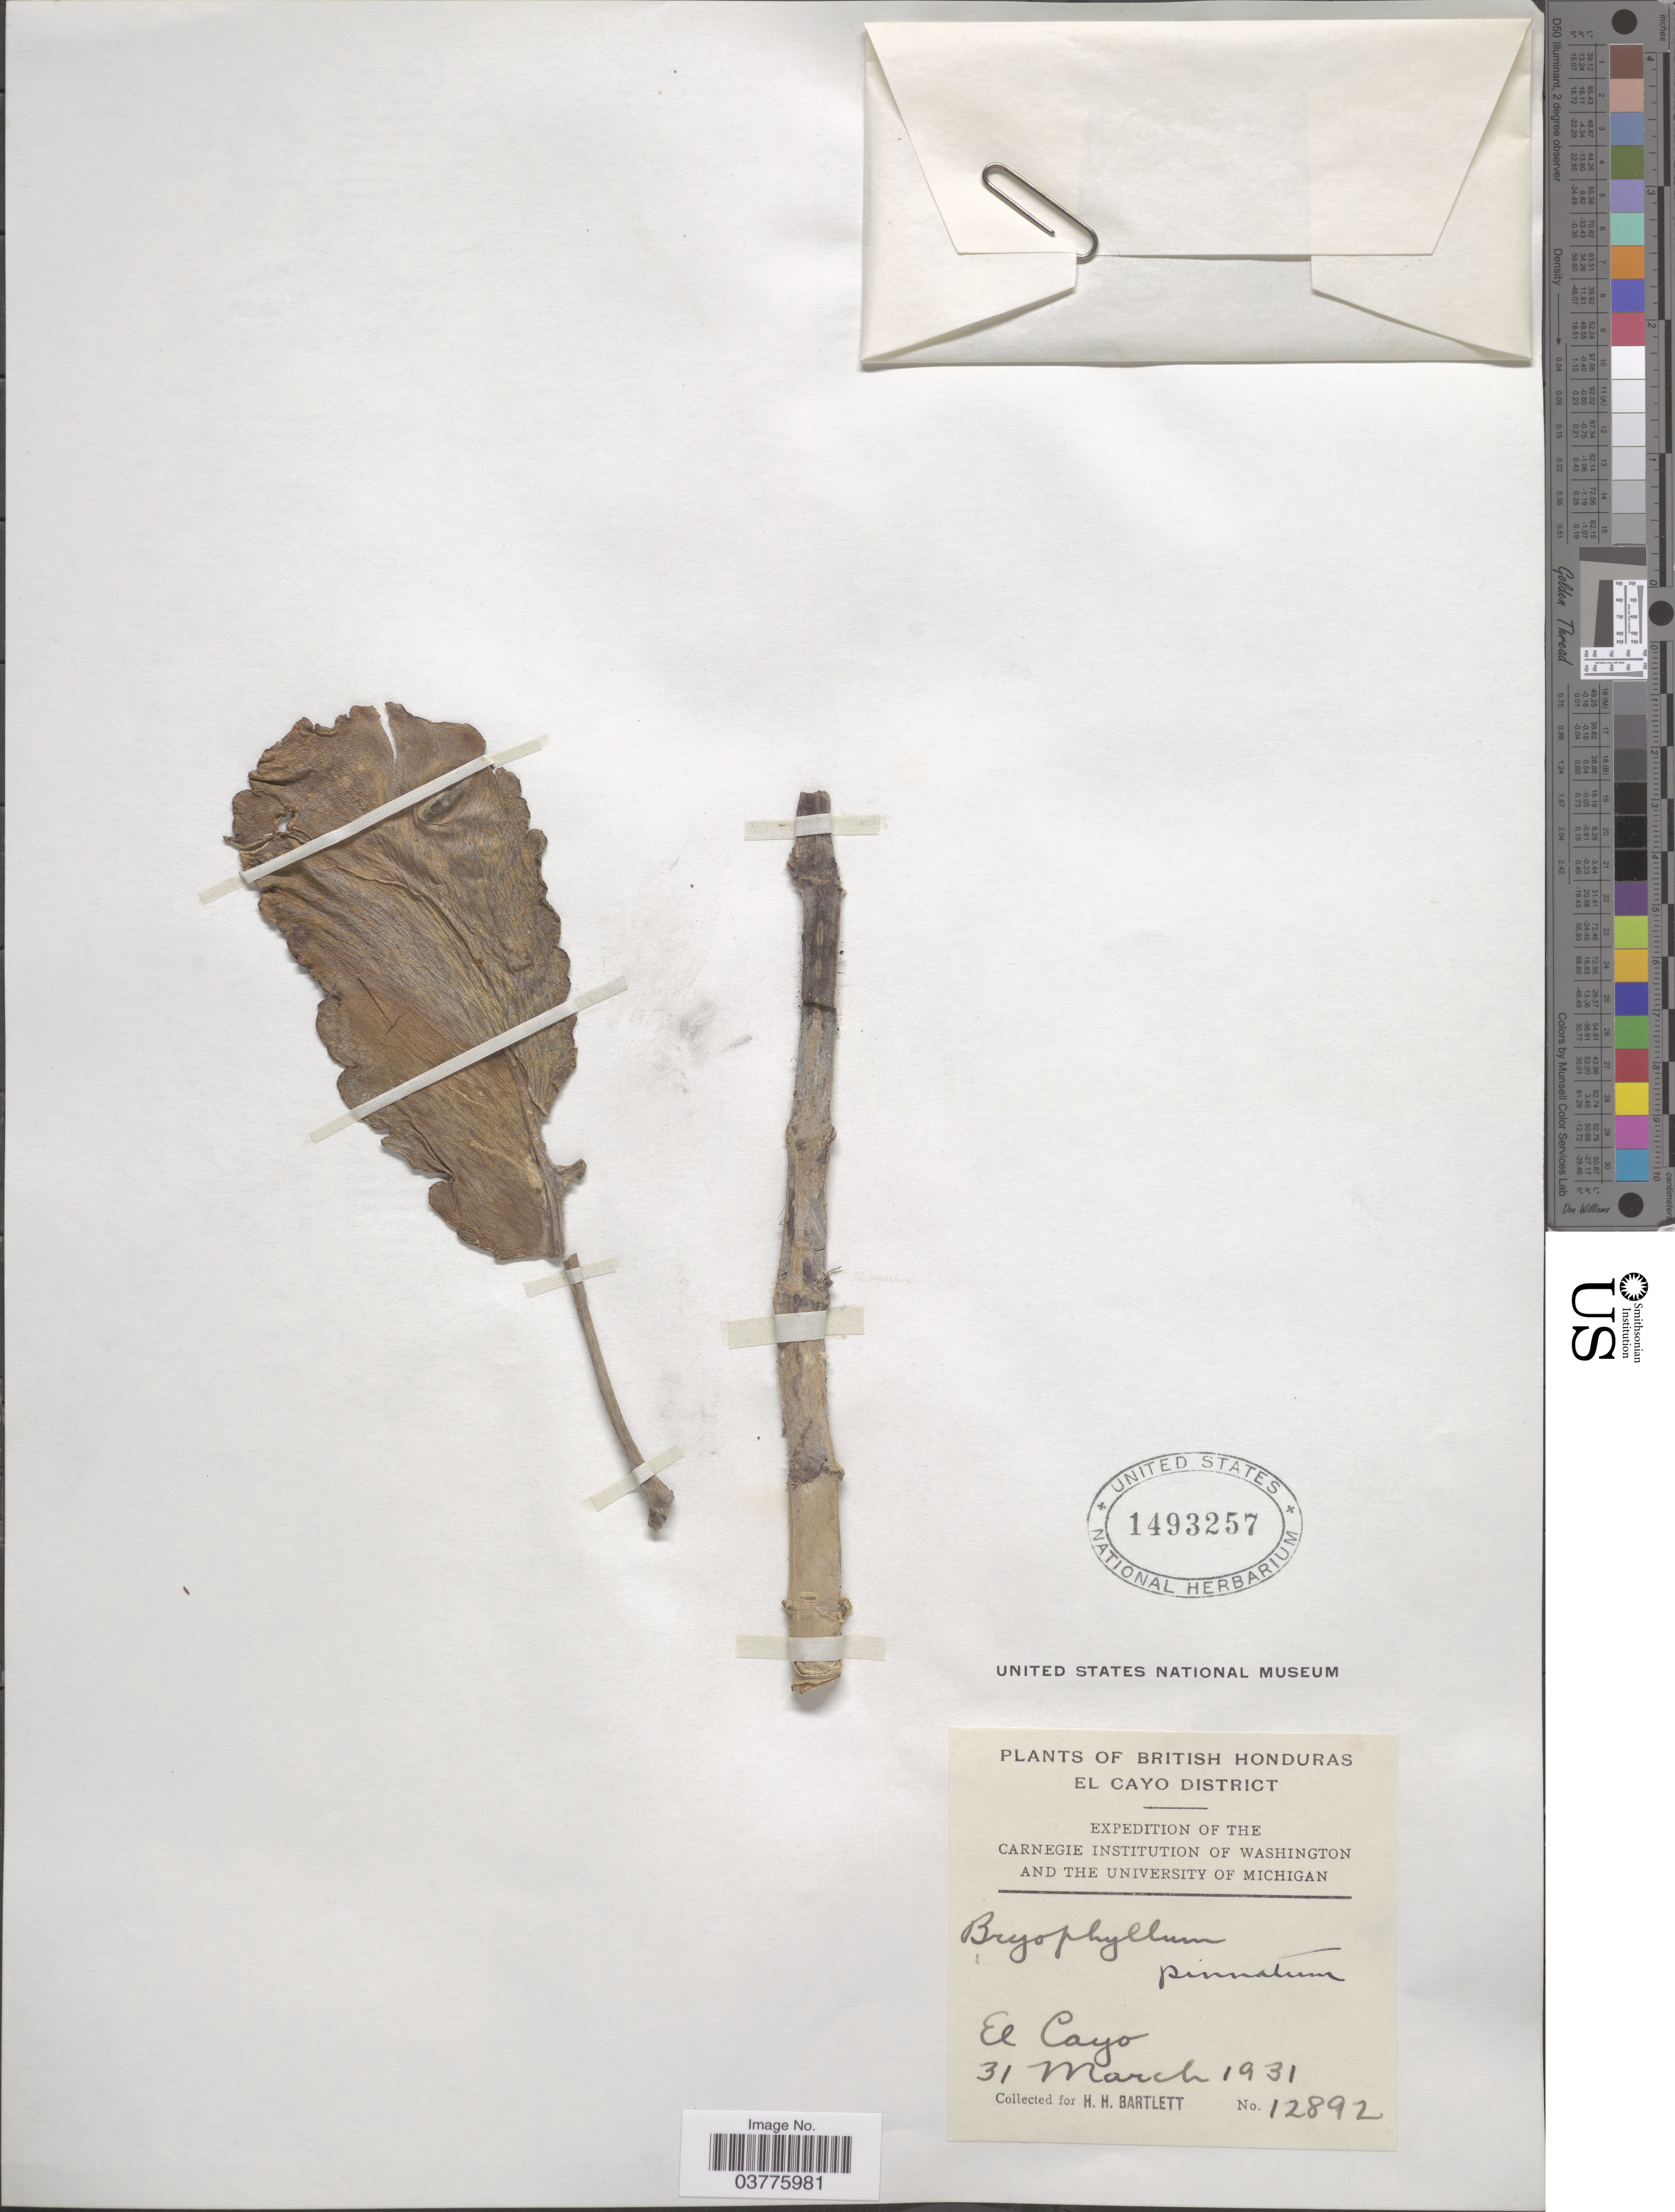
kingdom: Plantae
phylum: Tracheophyta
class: Magnoliopsida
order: Saxifragales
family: Crassulaceae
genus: Kalanchoe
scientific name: Kalanchoe pinnata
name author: (Lam.) Pers.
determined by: Strong, Mark T., (BOT), Smithsonian Institution - National Museum of Natural History (UNITED STATES)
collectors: H. H. Bartlett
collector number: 12892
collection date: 1931-03-31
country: Belize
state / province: Cayo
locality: British Honduras. El Cayo District. El Cayo.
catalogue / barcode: US 1493257